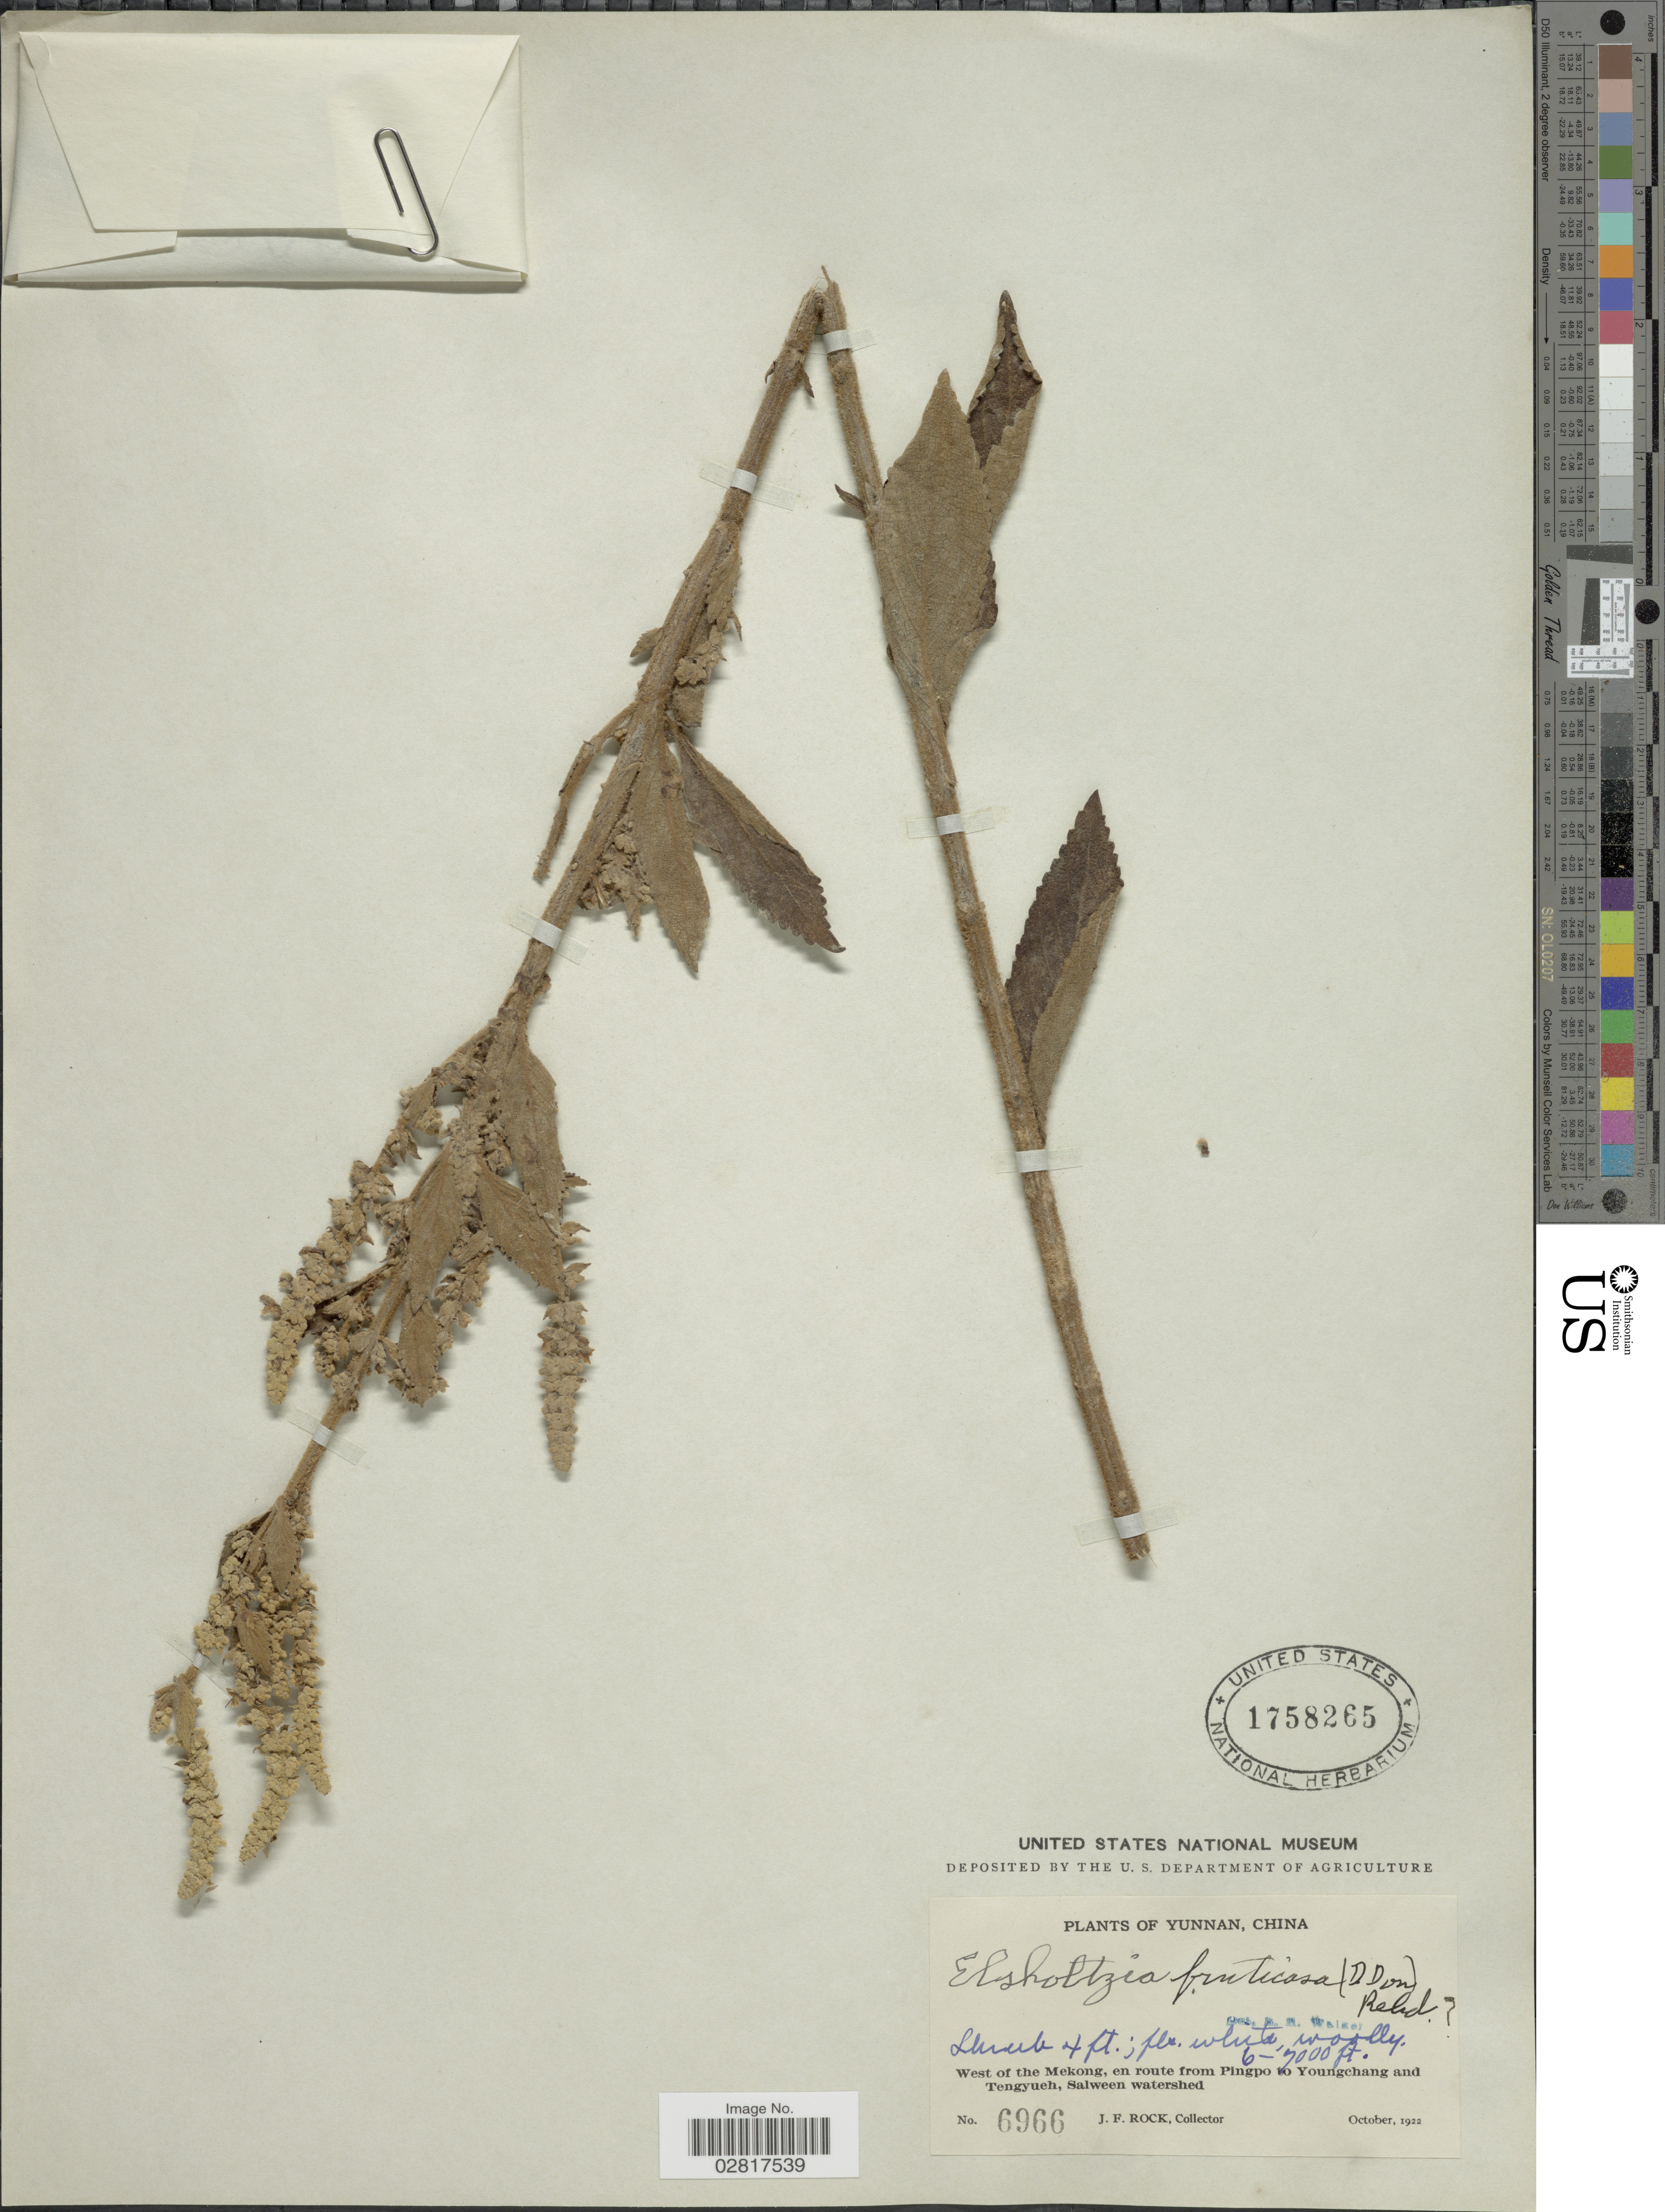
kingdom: Plantae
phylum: Tracheophyta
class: Magnoliopsida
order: Lamiales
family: Lamiaceae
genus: Elsholtzia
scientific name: Elsholtzia fruticosa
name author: (D. Don) Rehder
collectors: J. Rock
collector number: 6966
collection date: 1922-10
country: China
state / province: Yunnan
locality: West of the Mekong, en route from Pingpo to Youngchang and Tengyueh, Salween watershed.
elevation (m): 1829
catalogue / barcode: US 1758265